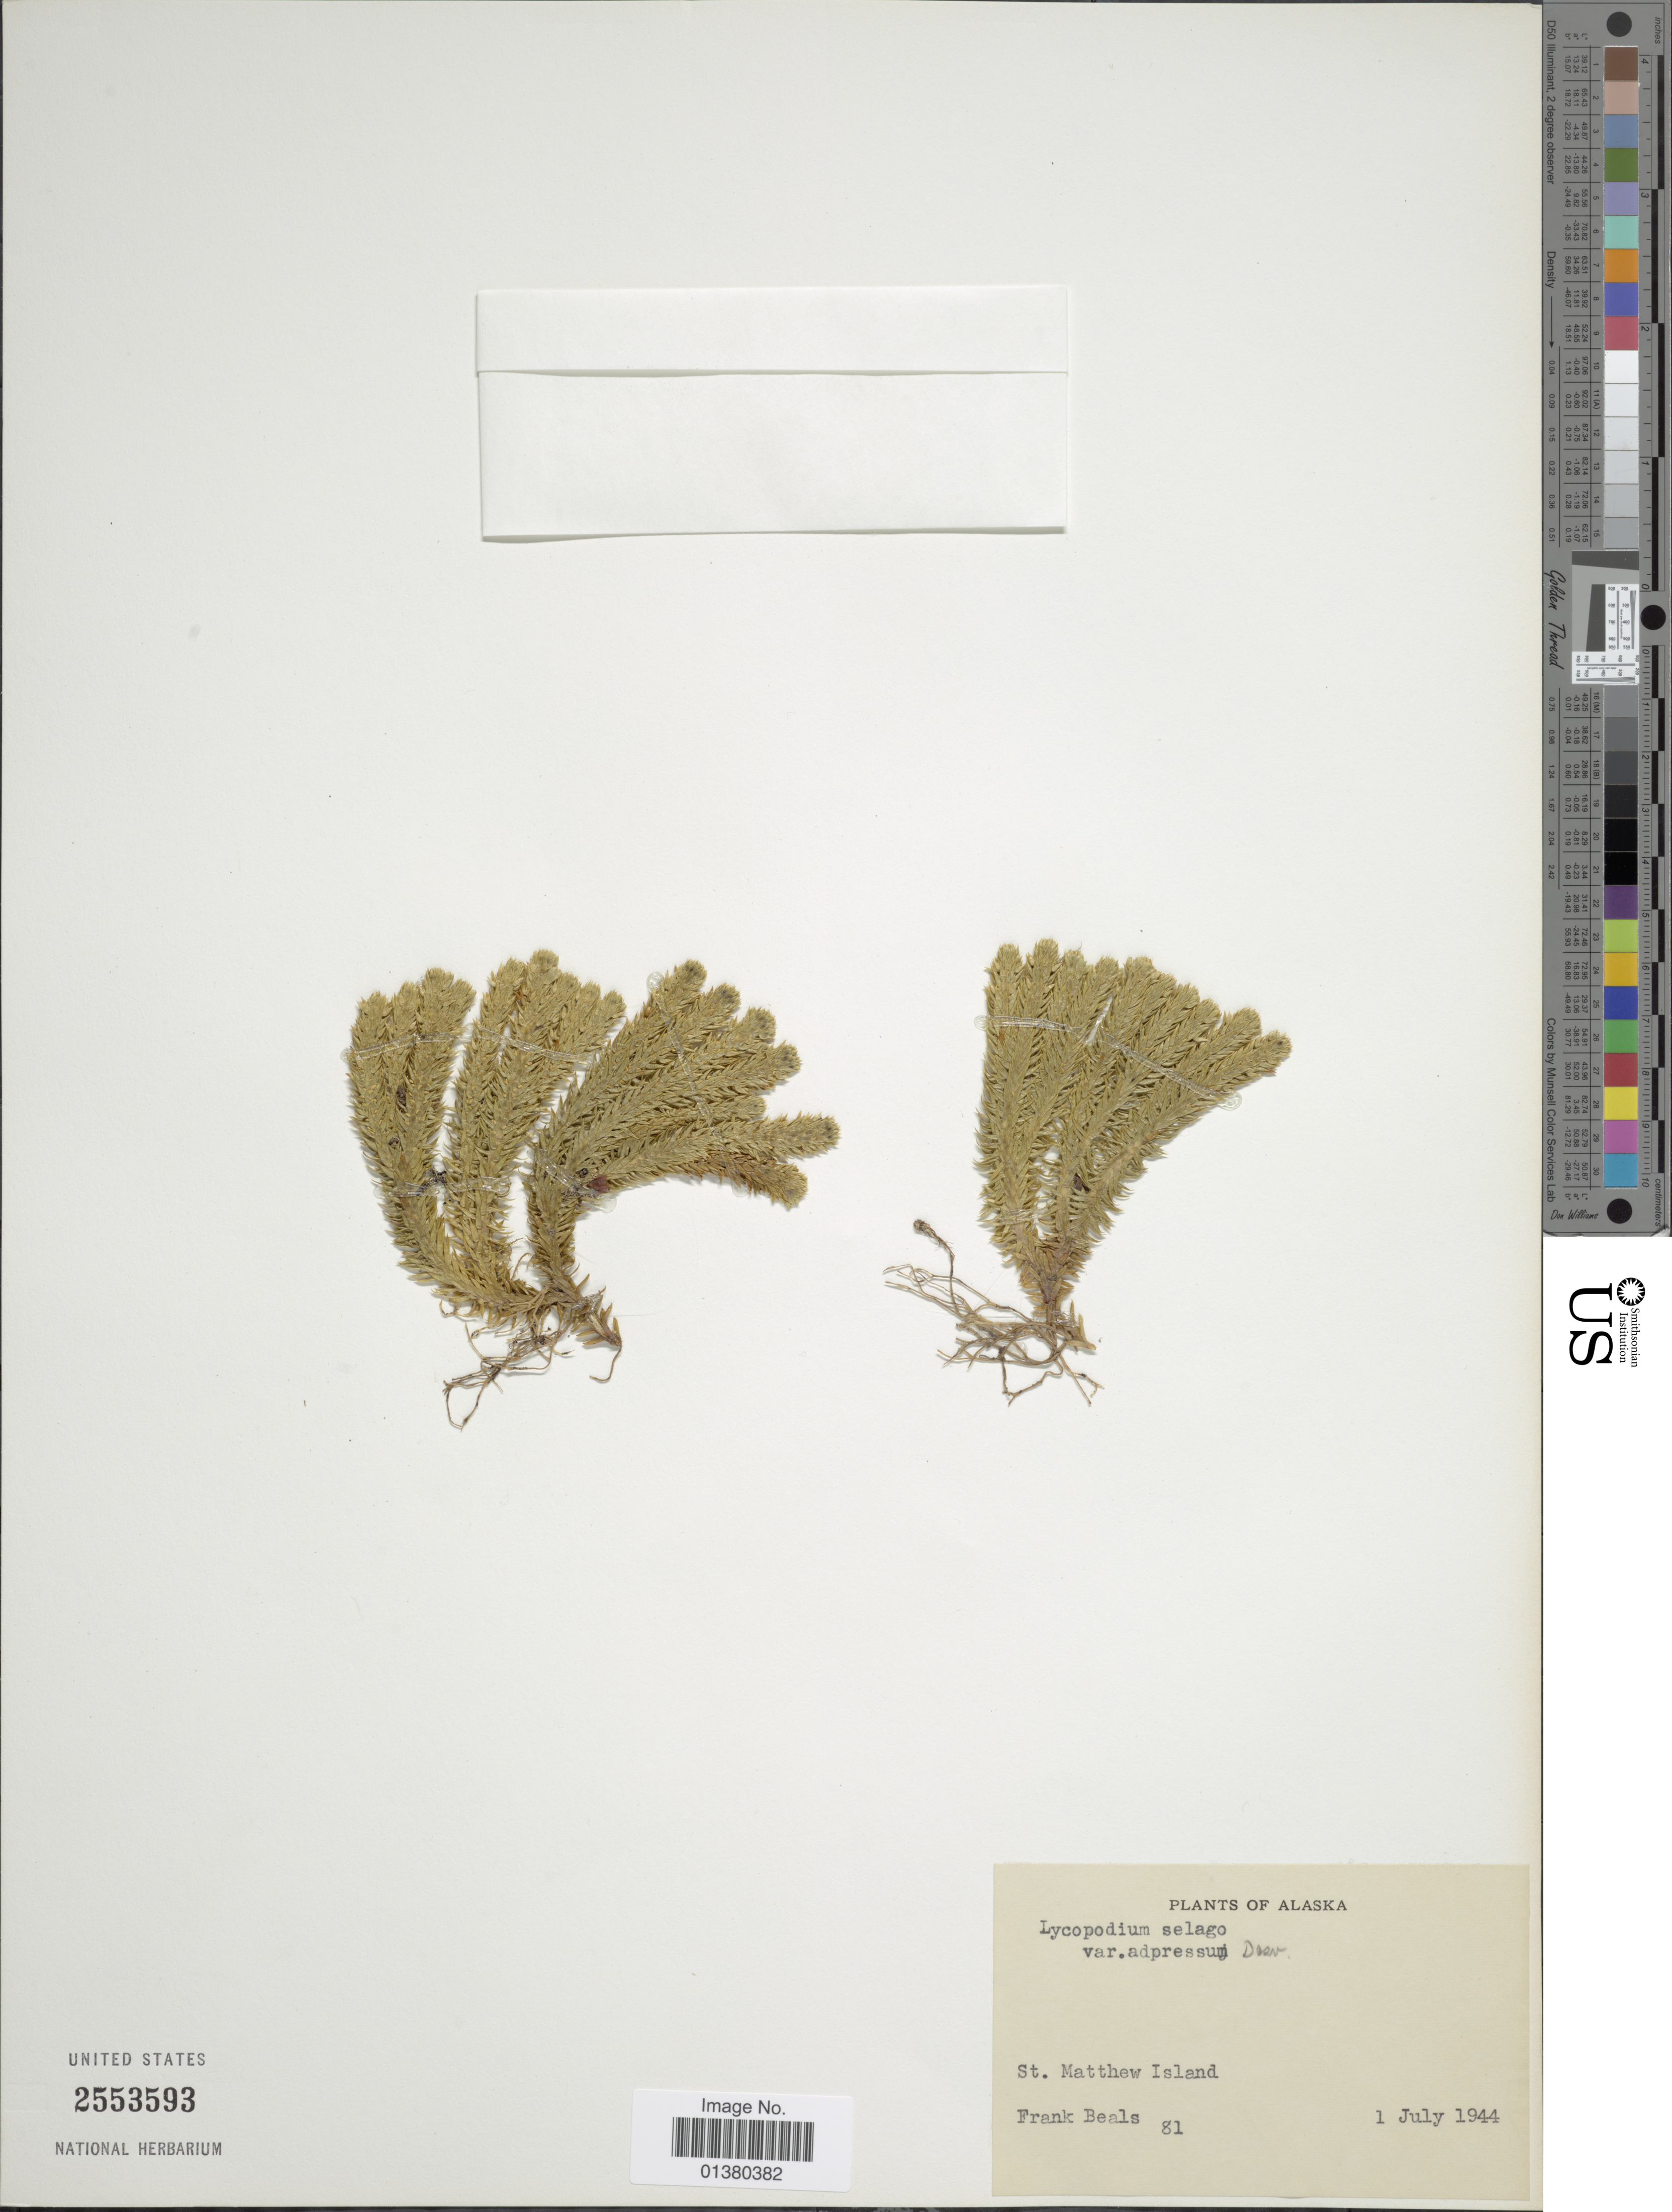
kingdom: Plantae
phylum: Tracheophyta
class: Lycopodiopsida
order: Lycopodiales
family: Lycopodiaceae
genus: Huperzia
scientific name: Huperzia selago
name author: (L.) Bernh. ex Schrank & Mart.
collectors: F. Beals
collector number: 81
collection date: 1944-07-01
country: United States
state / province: Alaska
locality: St. Matthew Island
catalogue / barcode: US 2553593